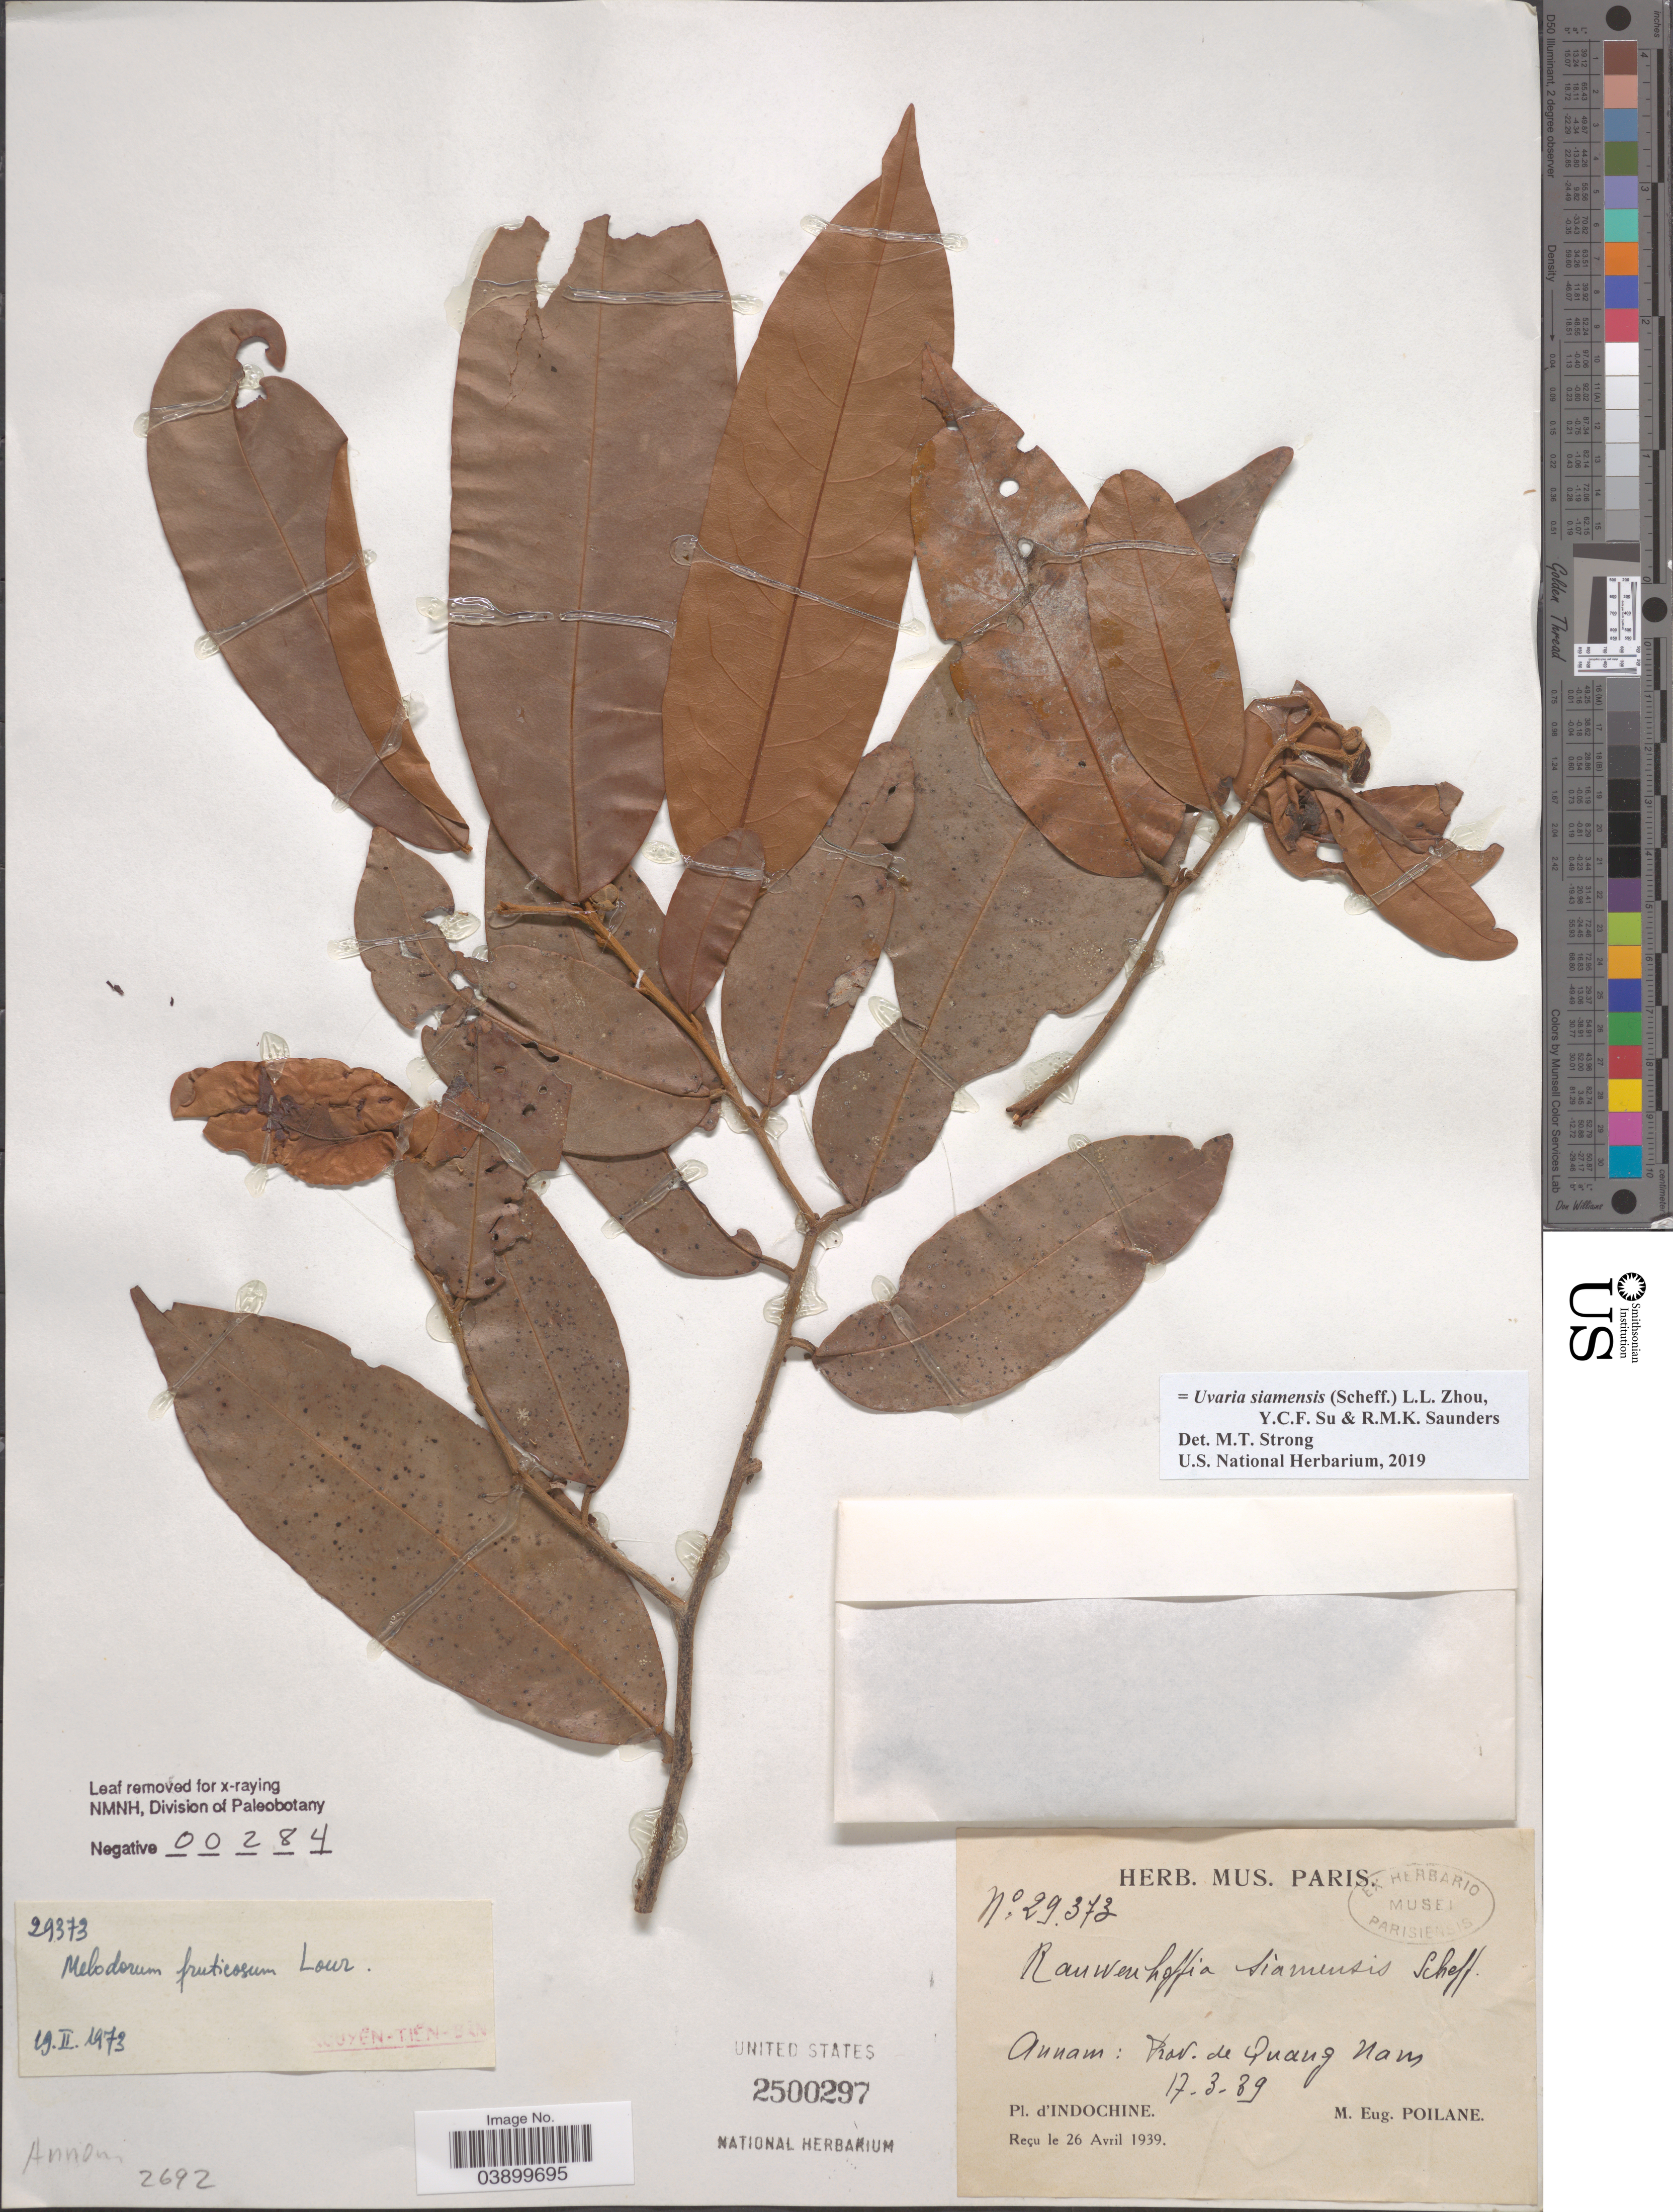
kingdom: Plantae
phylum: Tracheophyta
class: Magnoliopsida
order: Magnoliales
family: Annonaceae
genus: Uvaria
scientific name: Uvaria siamensis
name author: (Scheff.) L.L. Zhou et al.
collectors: M. Poilane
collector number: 29373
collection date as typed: Transcribed d/m/y: 17/3/39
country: Vietnam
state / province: Quang Nam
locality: Annam. Indochine.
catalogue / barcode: US 2500297